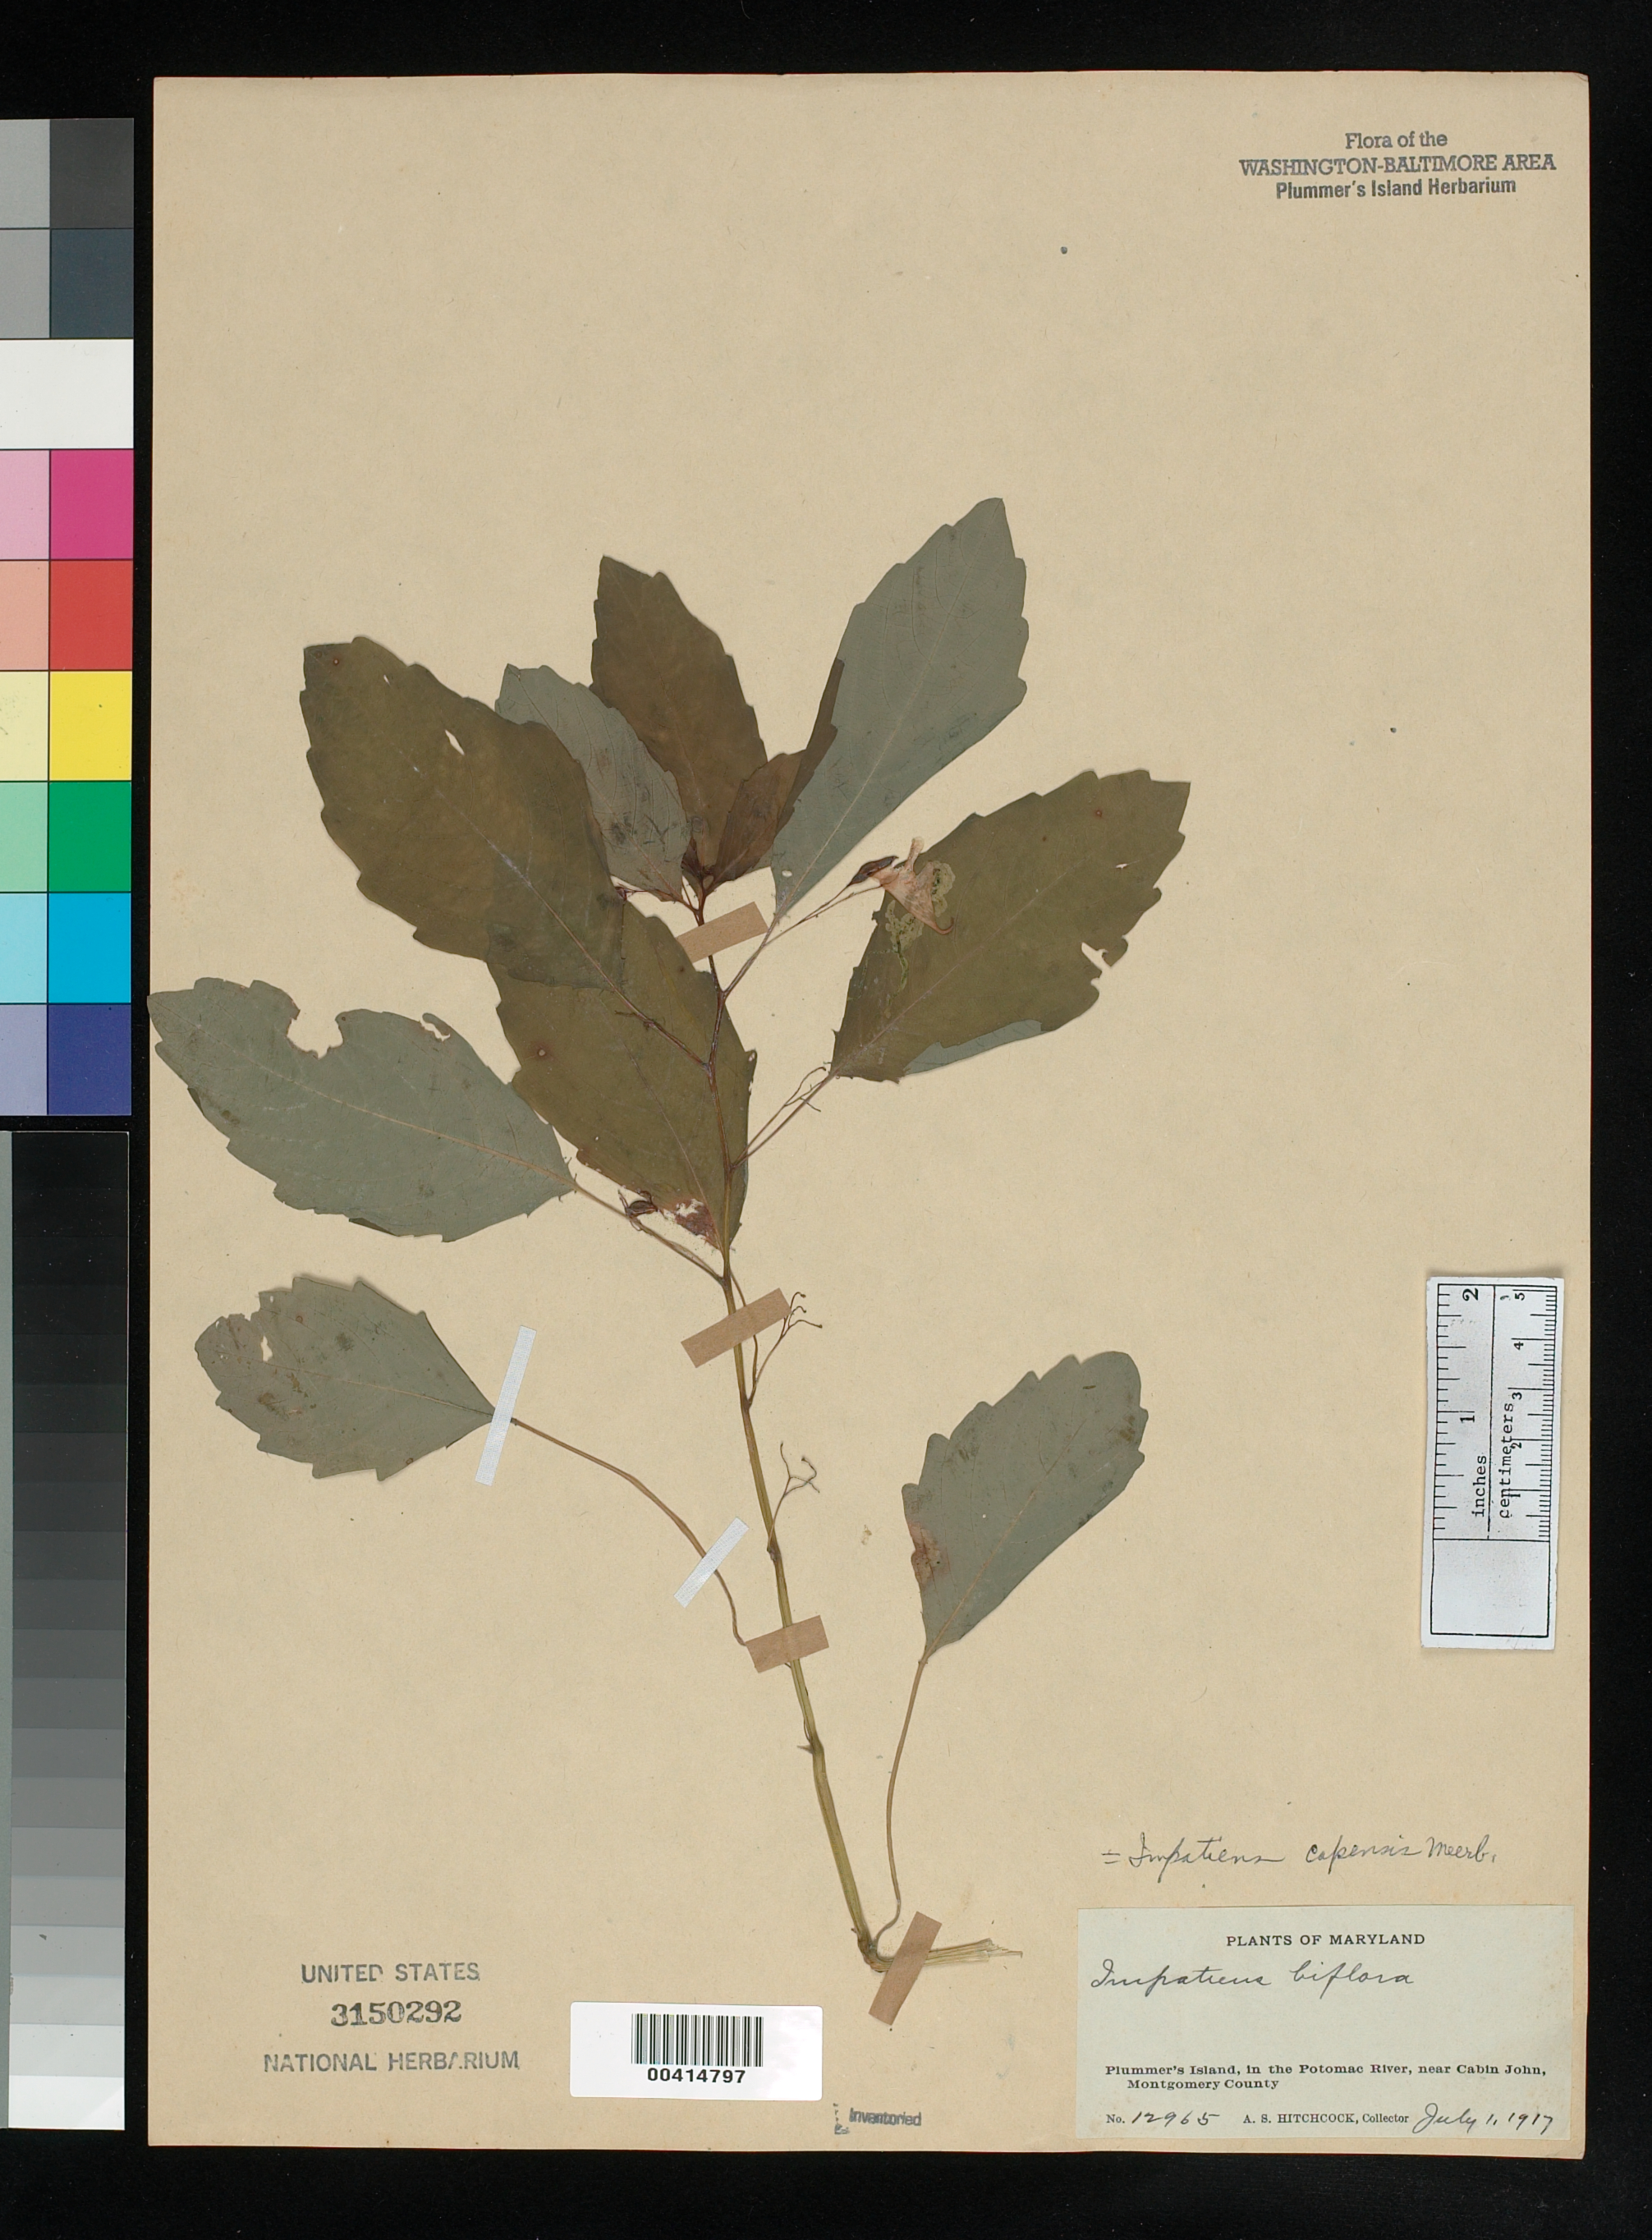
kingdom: Plantae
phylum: Tracheophyta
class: Magnoliopsida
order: Ericales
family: Balsaminaceae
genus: Impatiens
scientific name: Impatiens capensis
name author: Meerb.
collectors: A. S. Hitchcock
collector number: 12965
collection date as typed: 01 Jul 1917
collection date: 1917-07-01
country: United States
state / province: Maryland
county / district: Montgomery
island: Plummers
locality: Plummer's Island C. & O. Canal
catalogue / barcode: US 3150292